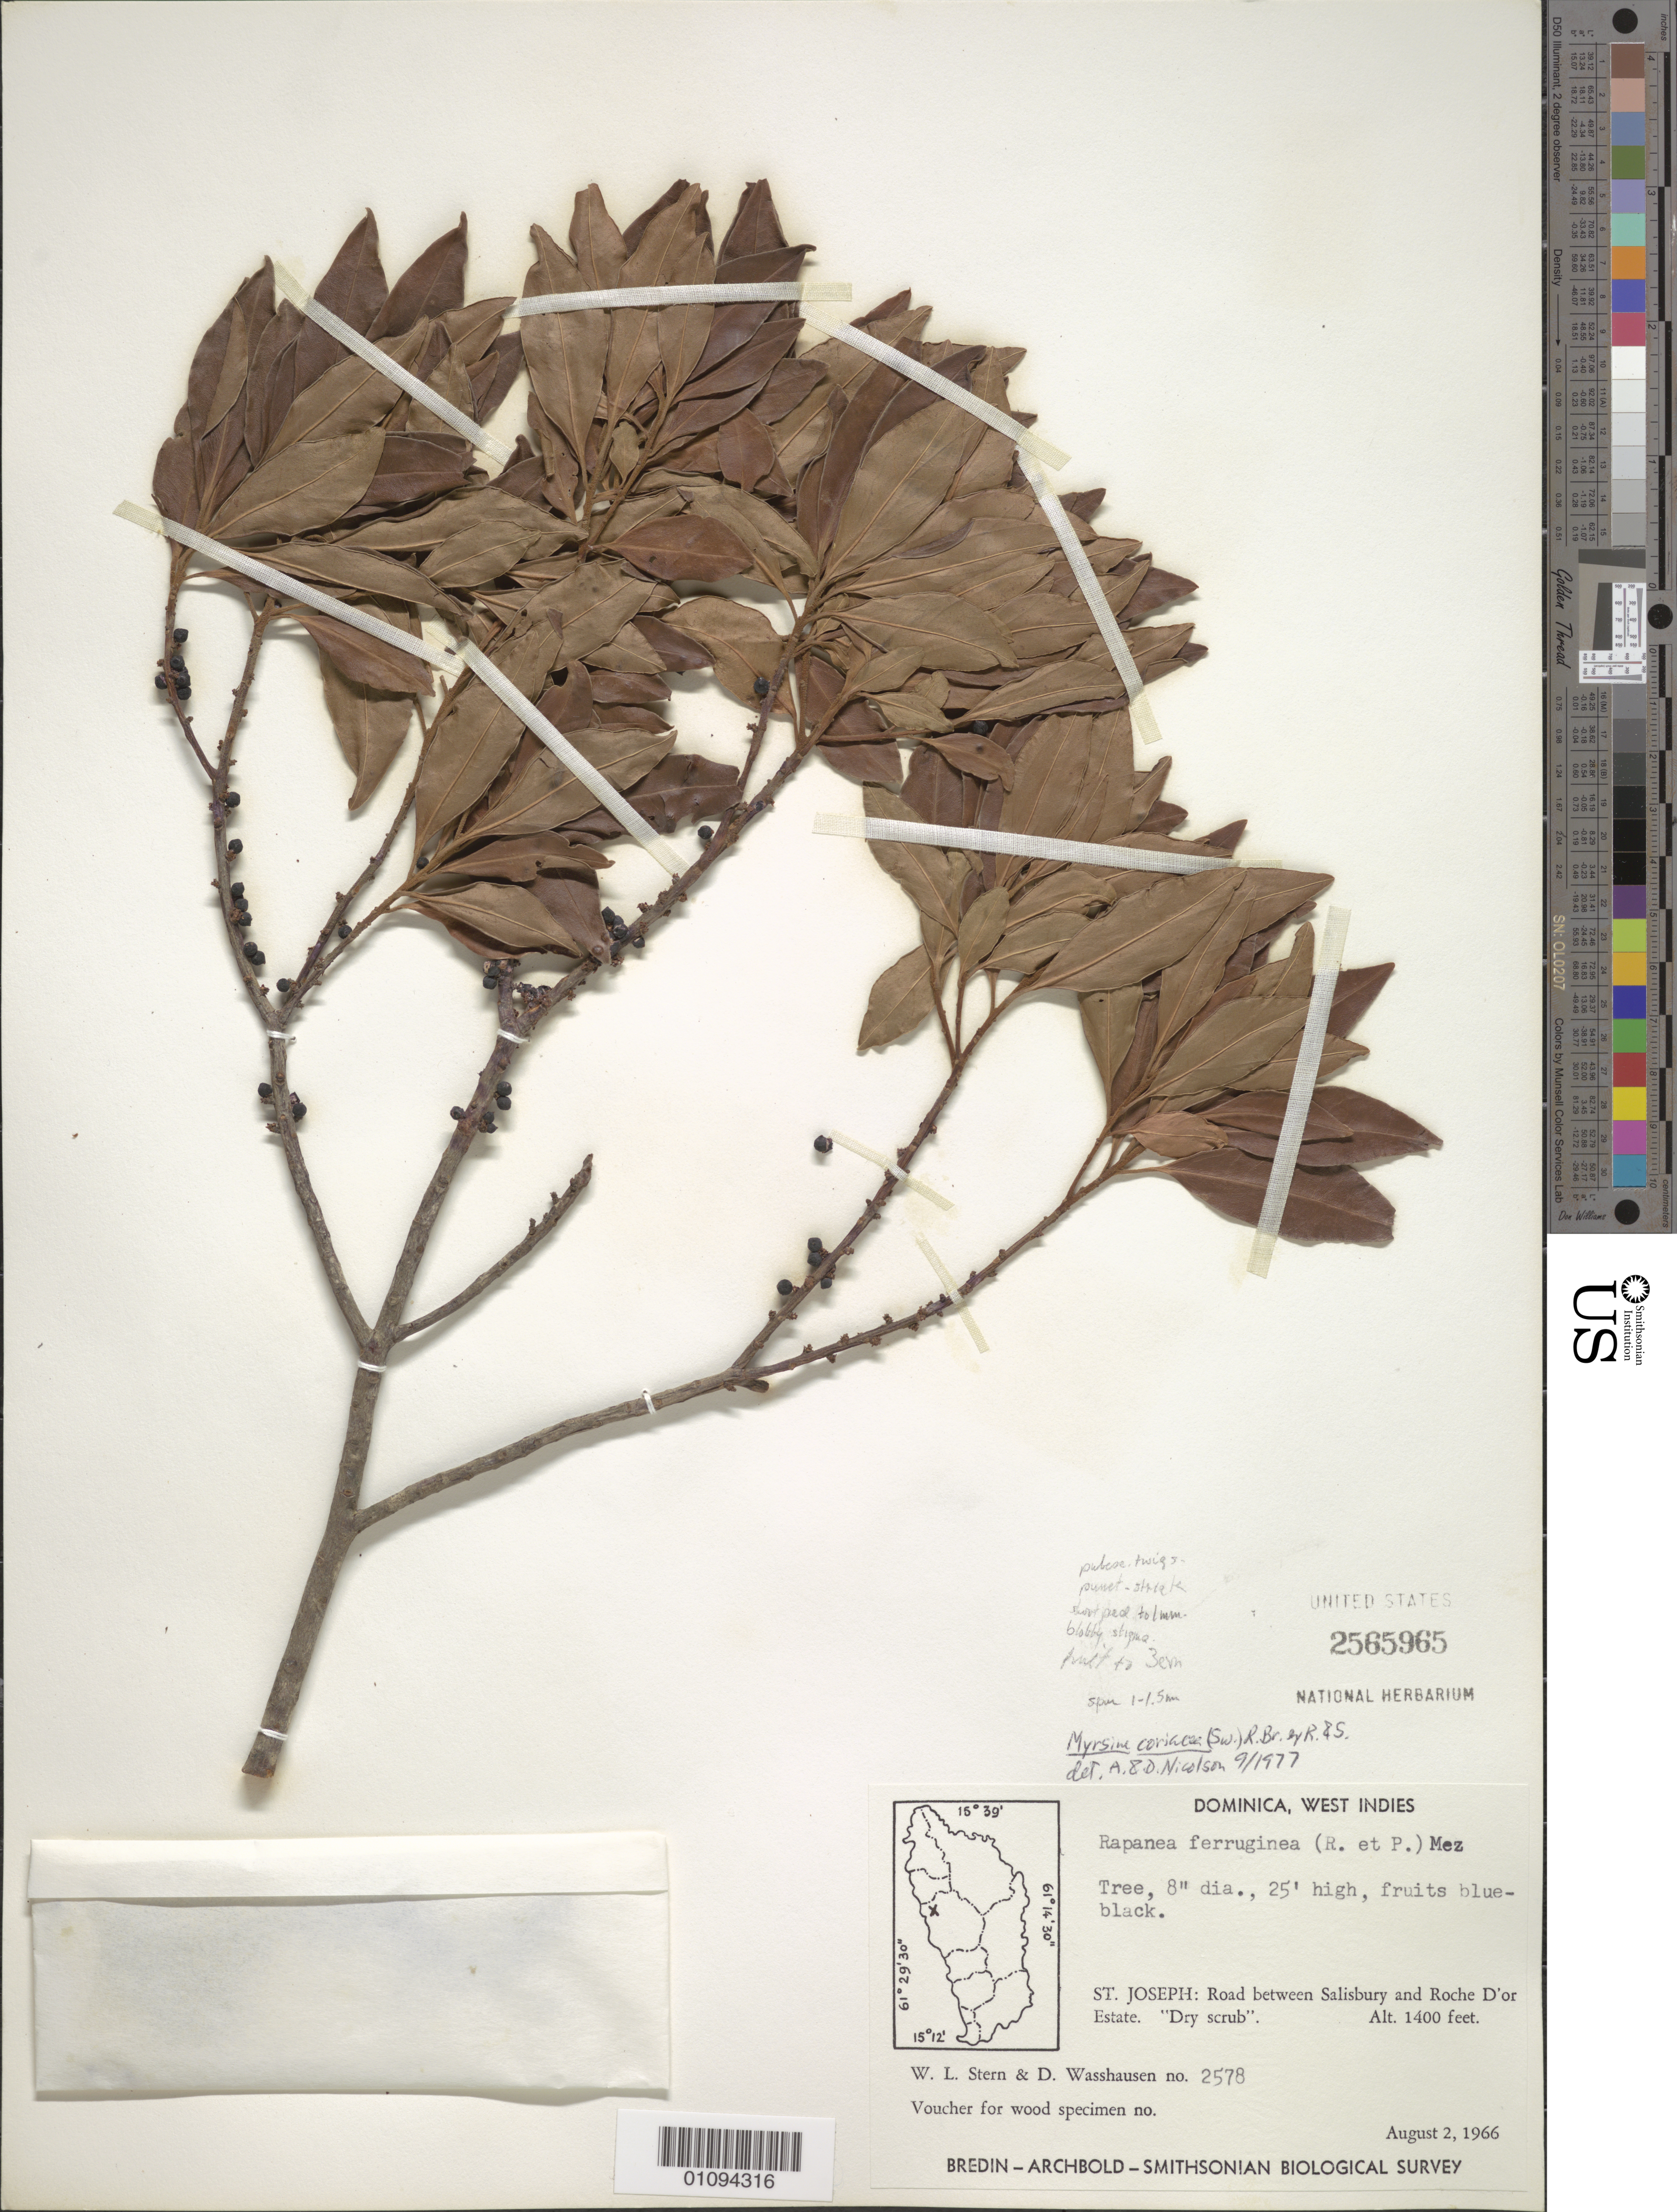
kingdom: Plantae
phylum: Tracheophyta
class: Magnoliopsida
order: Ericales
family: Primulaceae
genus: Myrsine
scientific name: Myrsine coriacea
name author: (Sw.) R. Br. ex Roem. & Schult.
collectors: W. L. Stern & D. C. Wasshausen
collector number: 2578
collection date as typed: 02 Aug 1966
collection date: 1966-08-02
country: Dominica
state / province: St. Joseph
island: Dominica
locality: Road between Salisbury and Roche D'or Estate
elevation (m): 427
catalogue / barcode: US 2565965